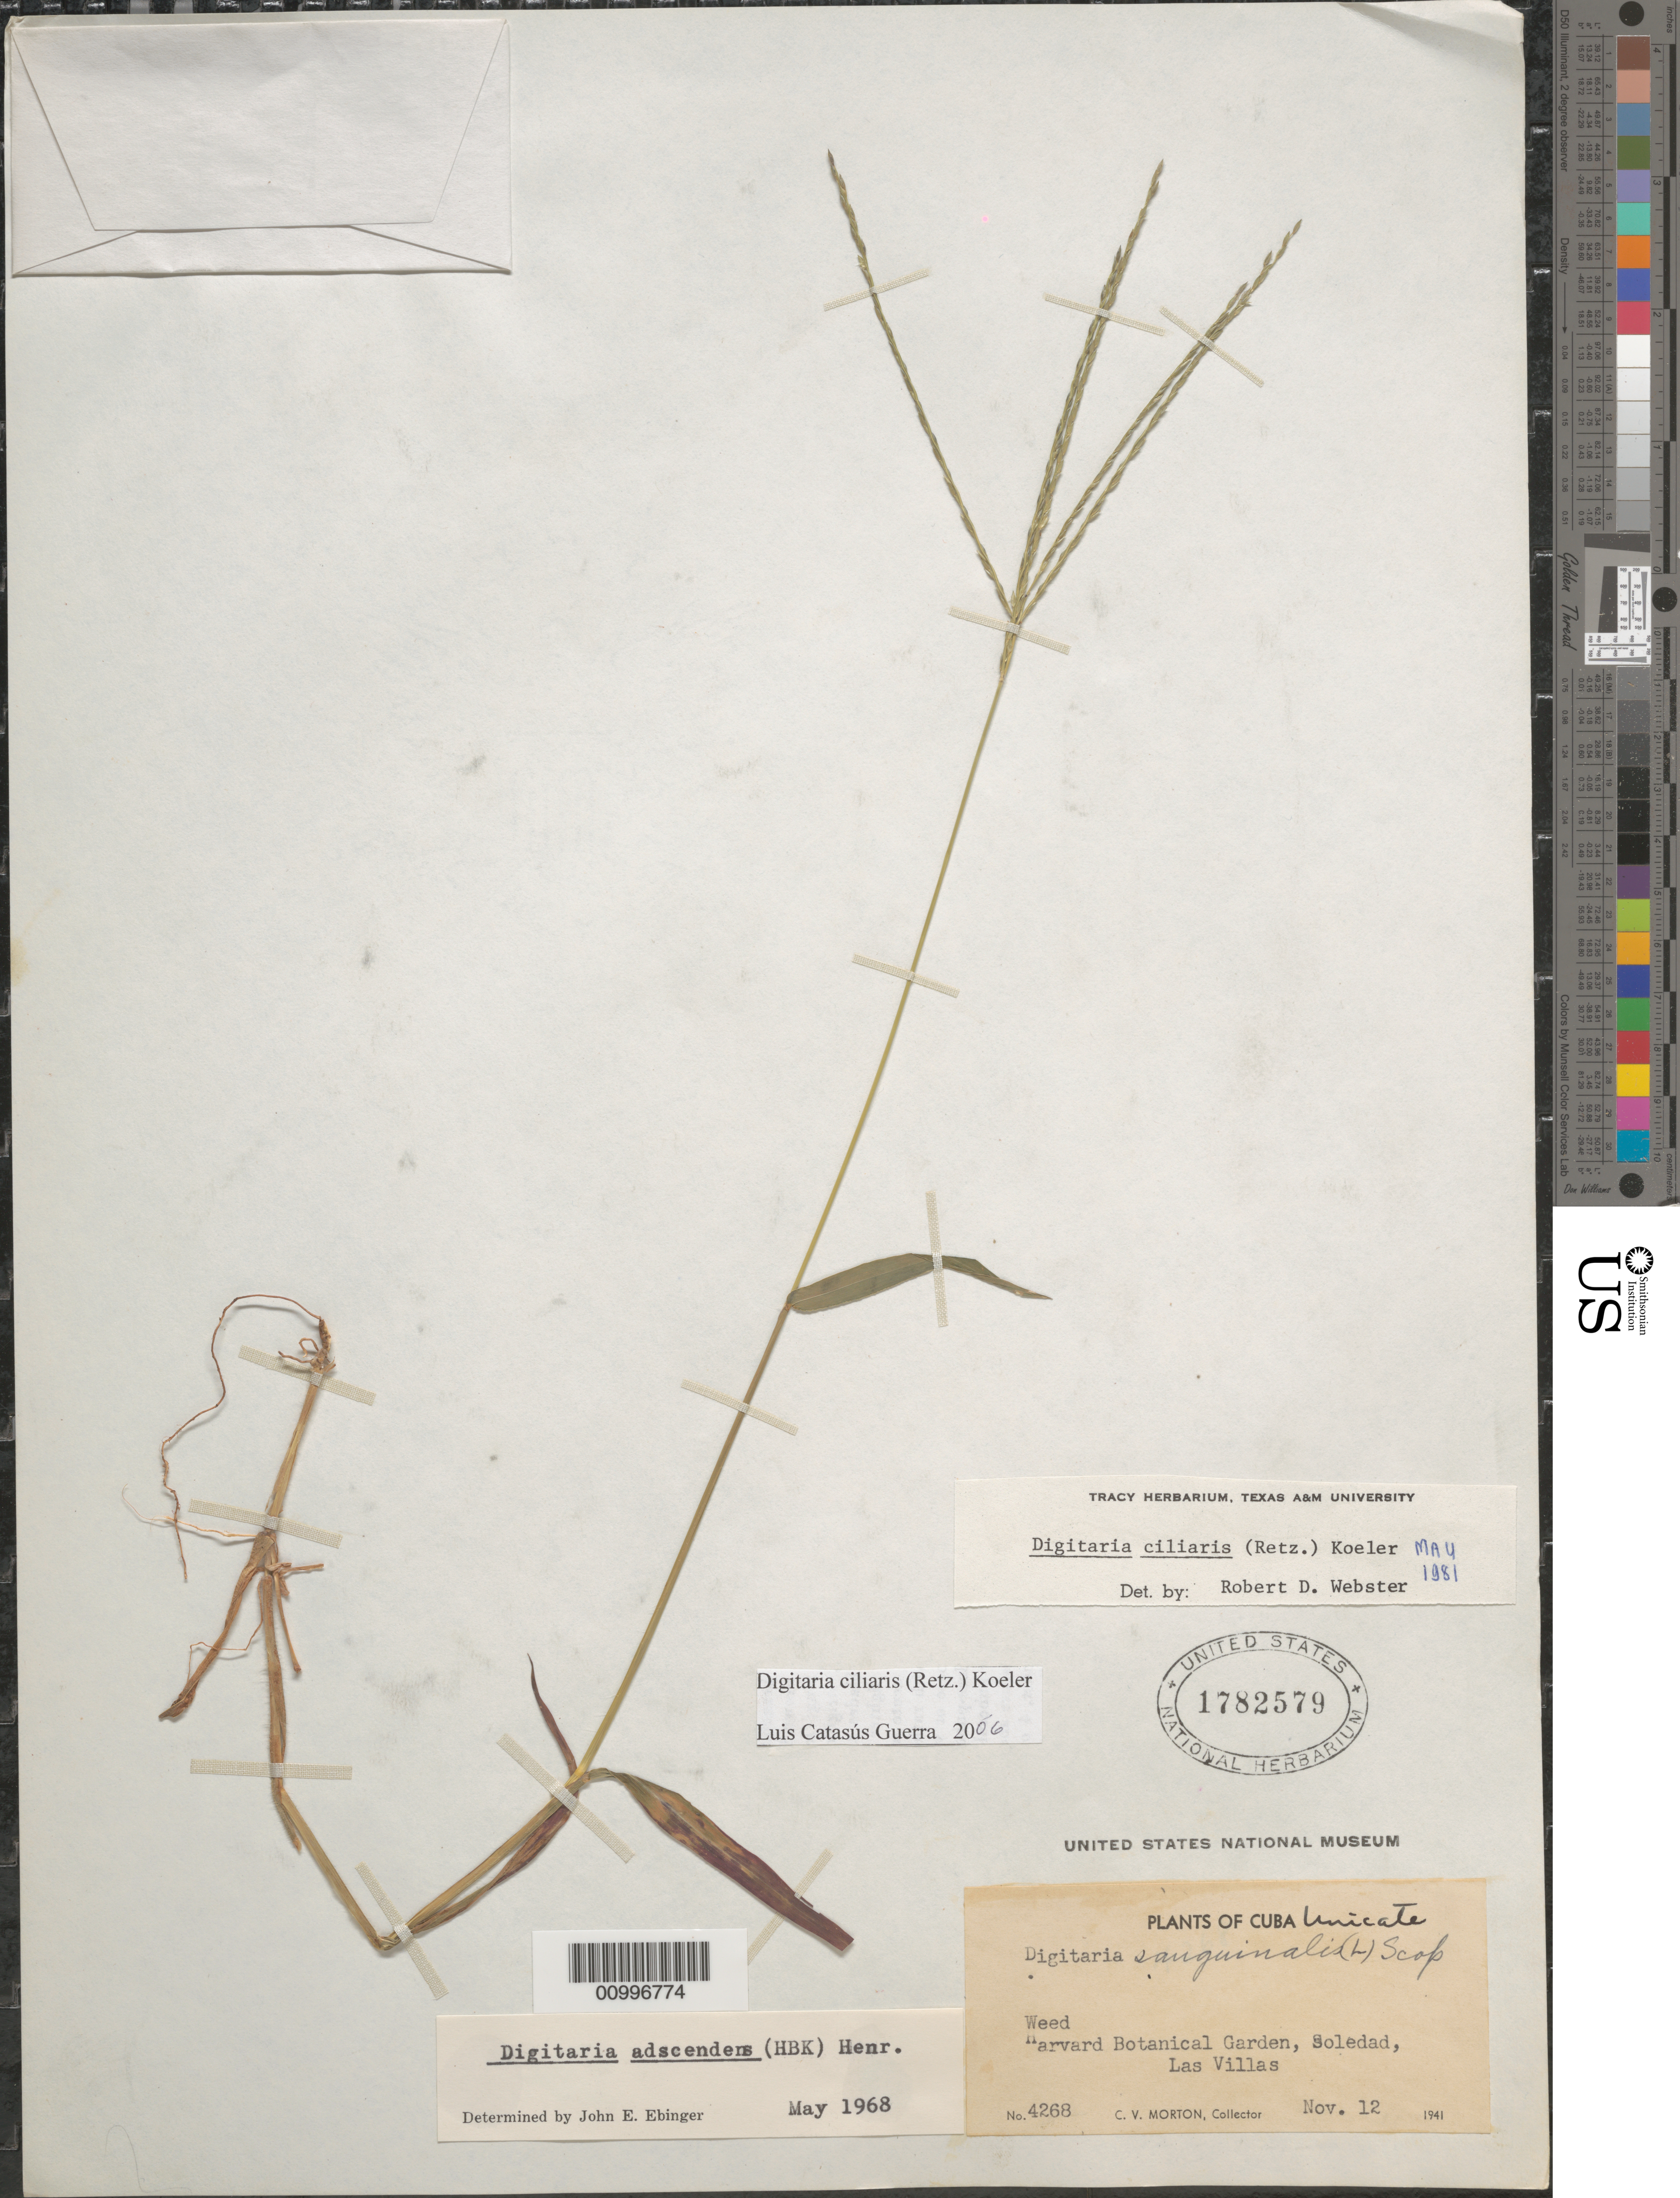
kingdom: Plantae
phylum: Tracheophyta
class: Liliopsida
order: Poales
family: Poaceae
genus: Digitaria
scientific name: Digitaria ciliaris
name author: (Retz.) Koeler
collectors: C. V. Morton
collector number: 4268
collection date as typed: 12 Nov 1941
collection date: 1941-11-12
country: Cuba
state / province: Cienfuegos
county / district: Cienfuegos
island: Cuba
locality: Soledad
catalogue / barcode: US 1782579